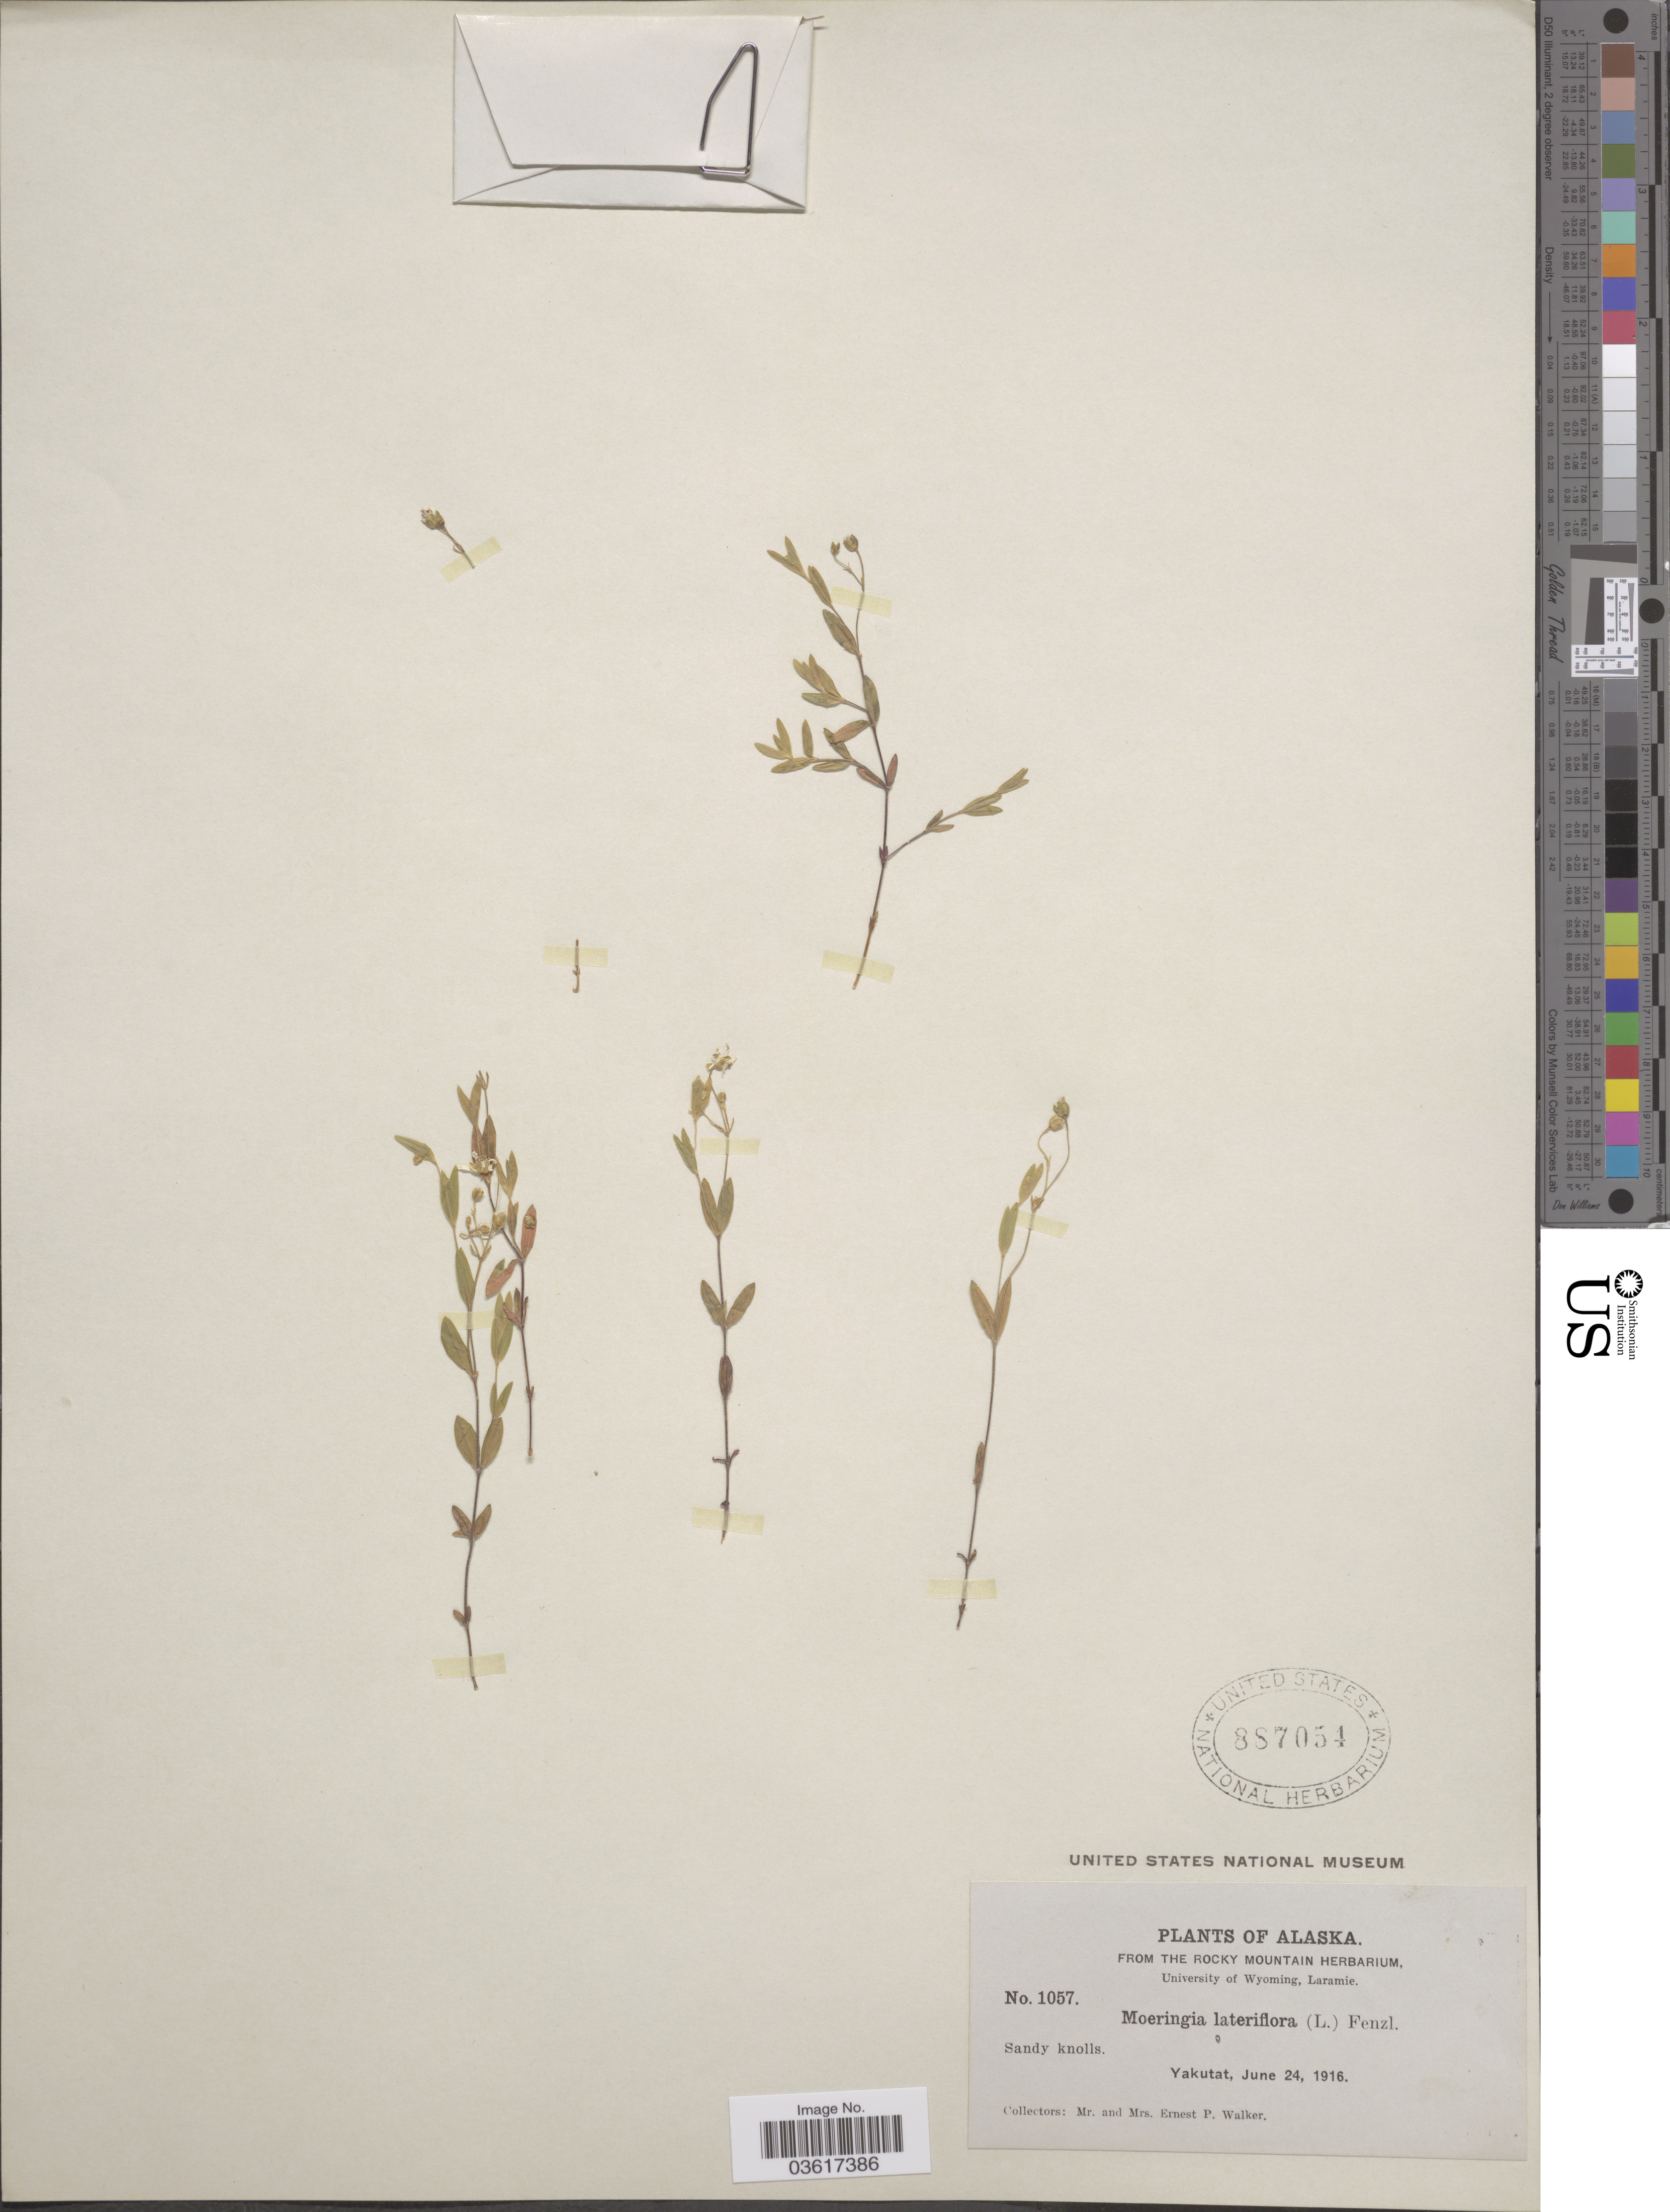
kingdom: Plantae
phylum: Tracheophyta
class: Magnoliopsida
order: Caryophyllales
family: Caryophyllaceae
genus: Moehringia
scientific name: Moehringia lateriflora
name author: (L.) Fenzl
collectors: E. P. Walker & E. Walker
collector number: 1057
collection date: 1916-06-24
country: United States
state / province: Alaska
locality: Yakutat.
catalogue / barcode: US 887054